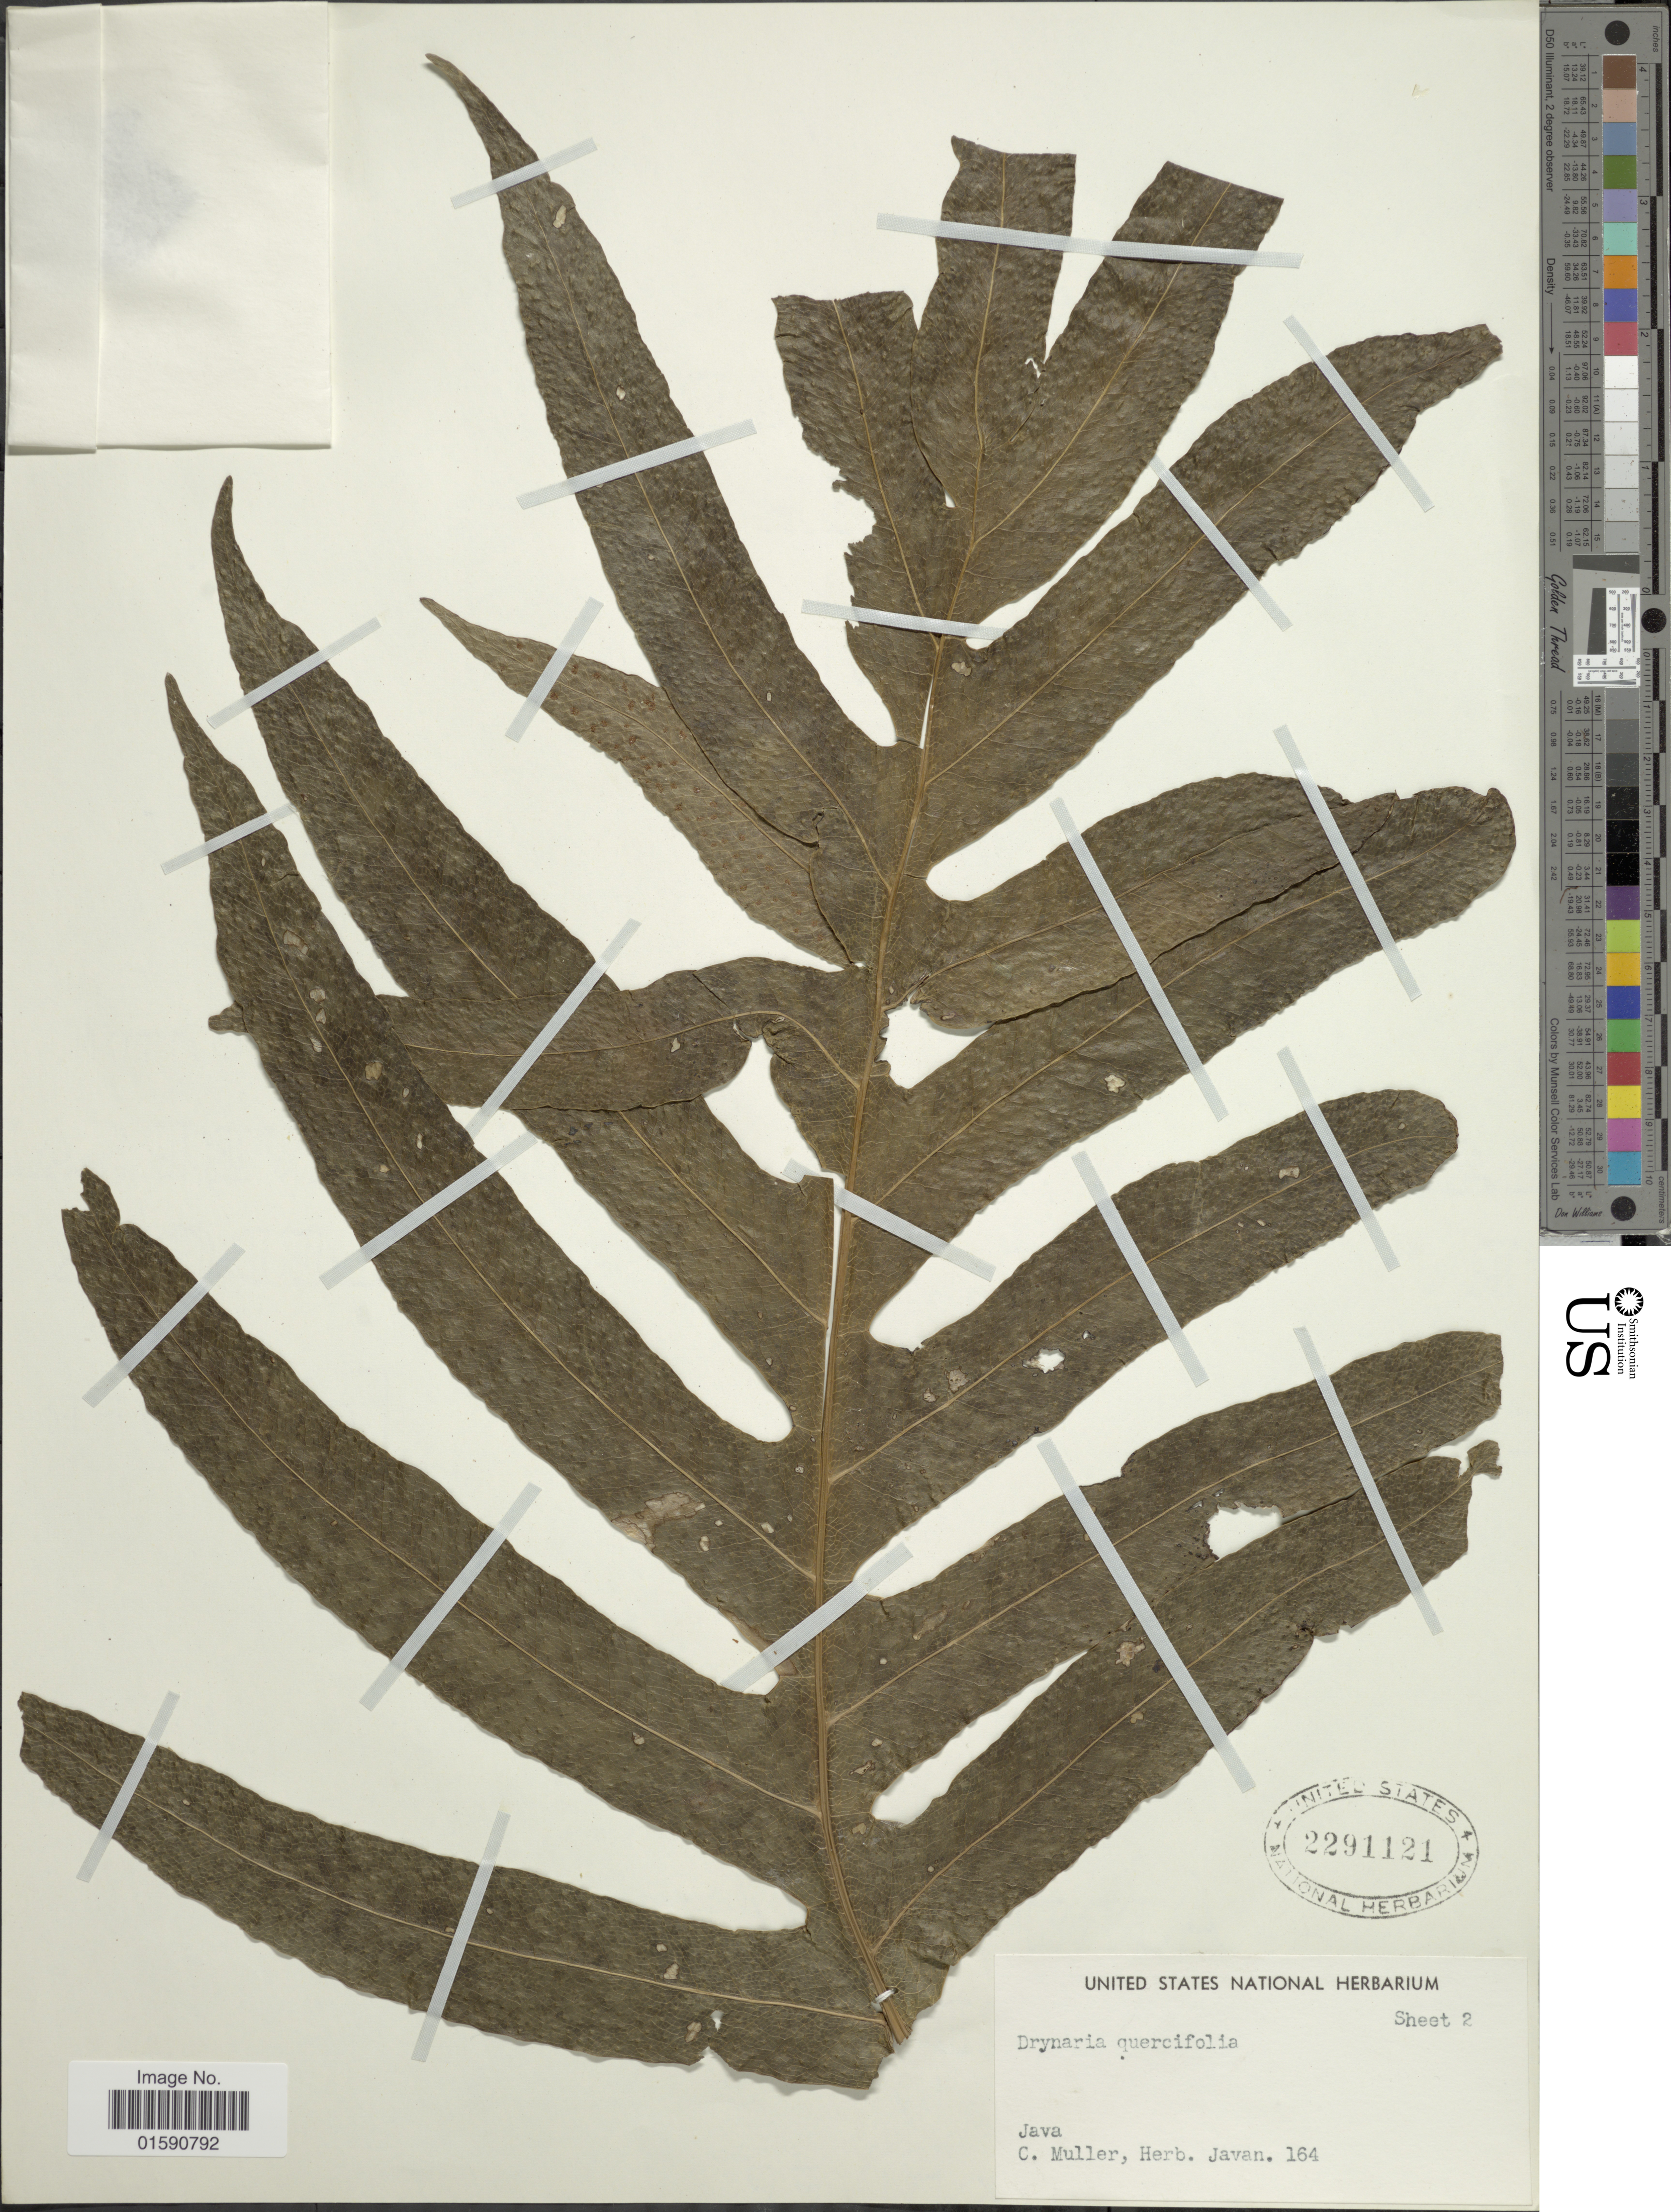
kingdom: Plantae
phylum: Tracheophyta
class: Polypodiopsida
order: Polypodiales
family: Polypodiaceae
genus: Drynaria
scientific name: Drynaria quercifolia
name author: (L.) J. Sm.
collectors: C. Muller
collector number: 164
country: Indonesia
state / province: Java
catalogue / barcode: US 2291121